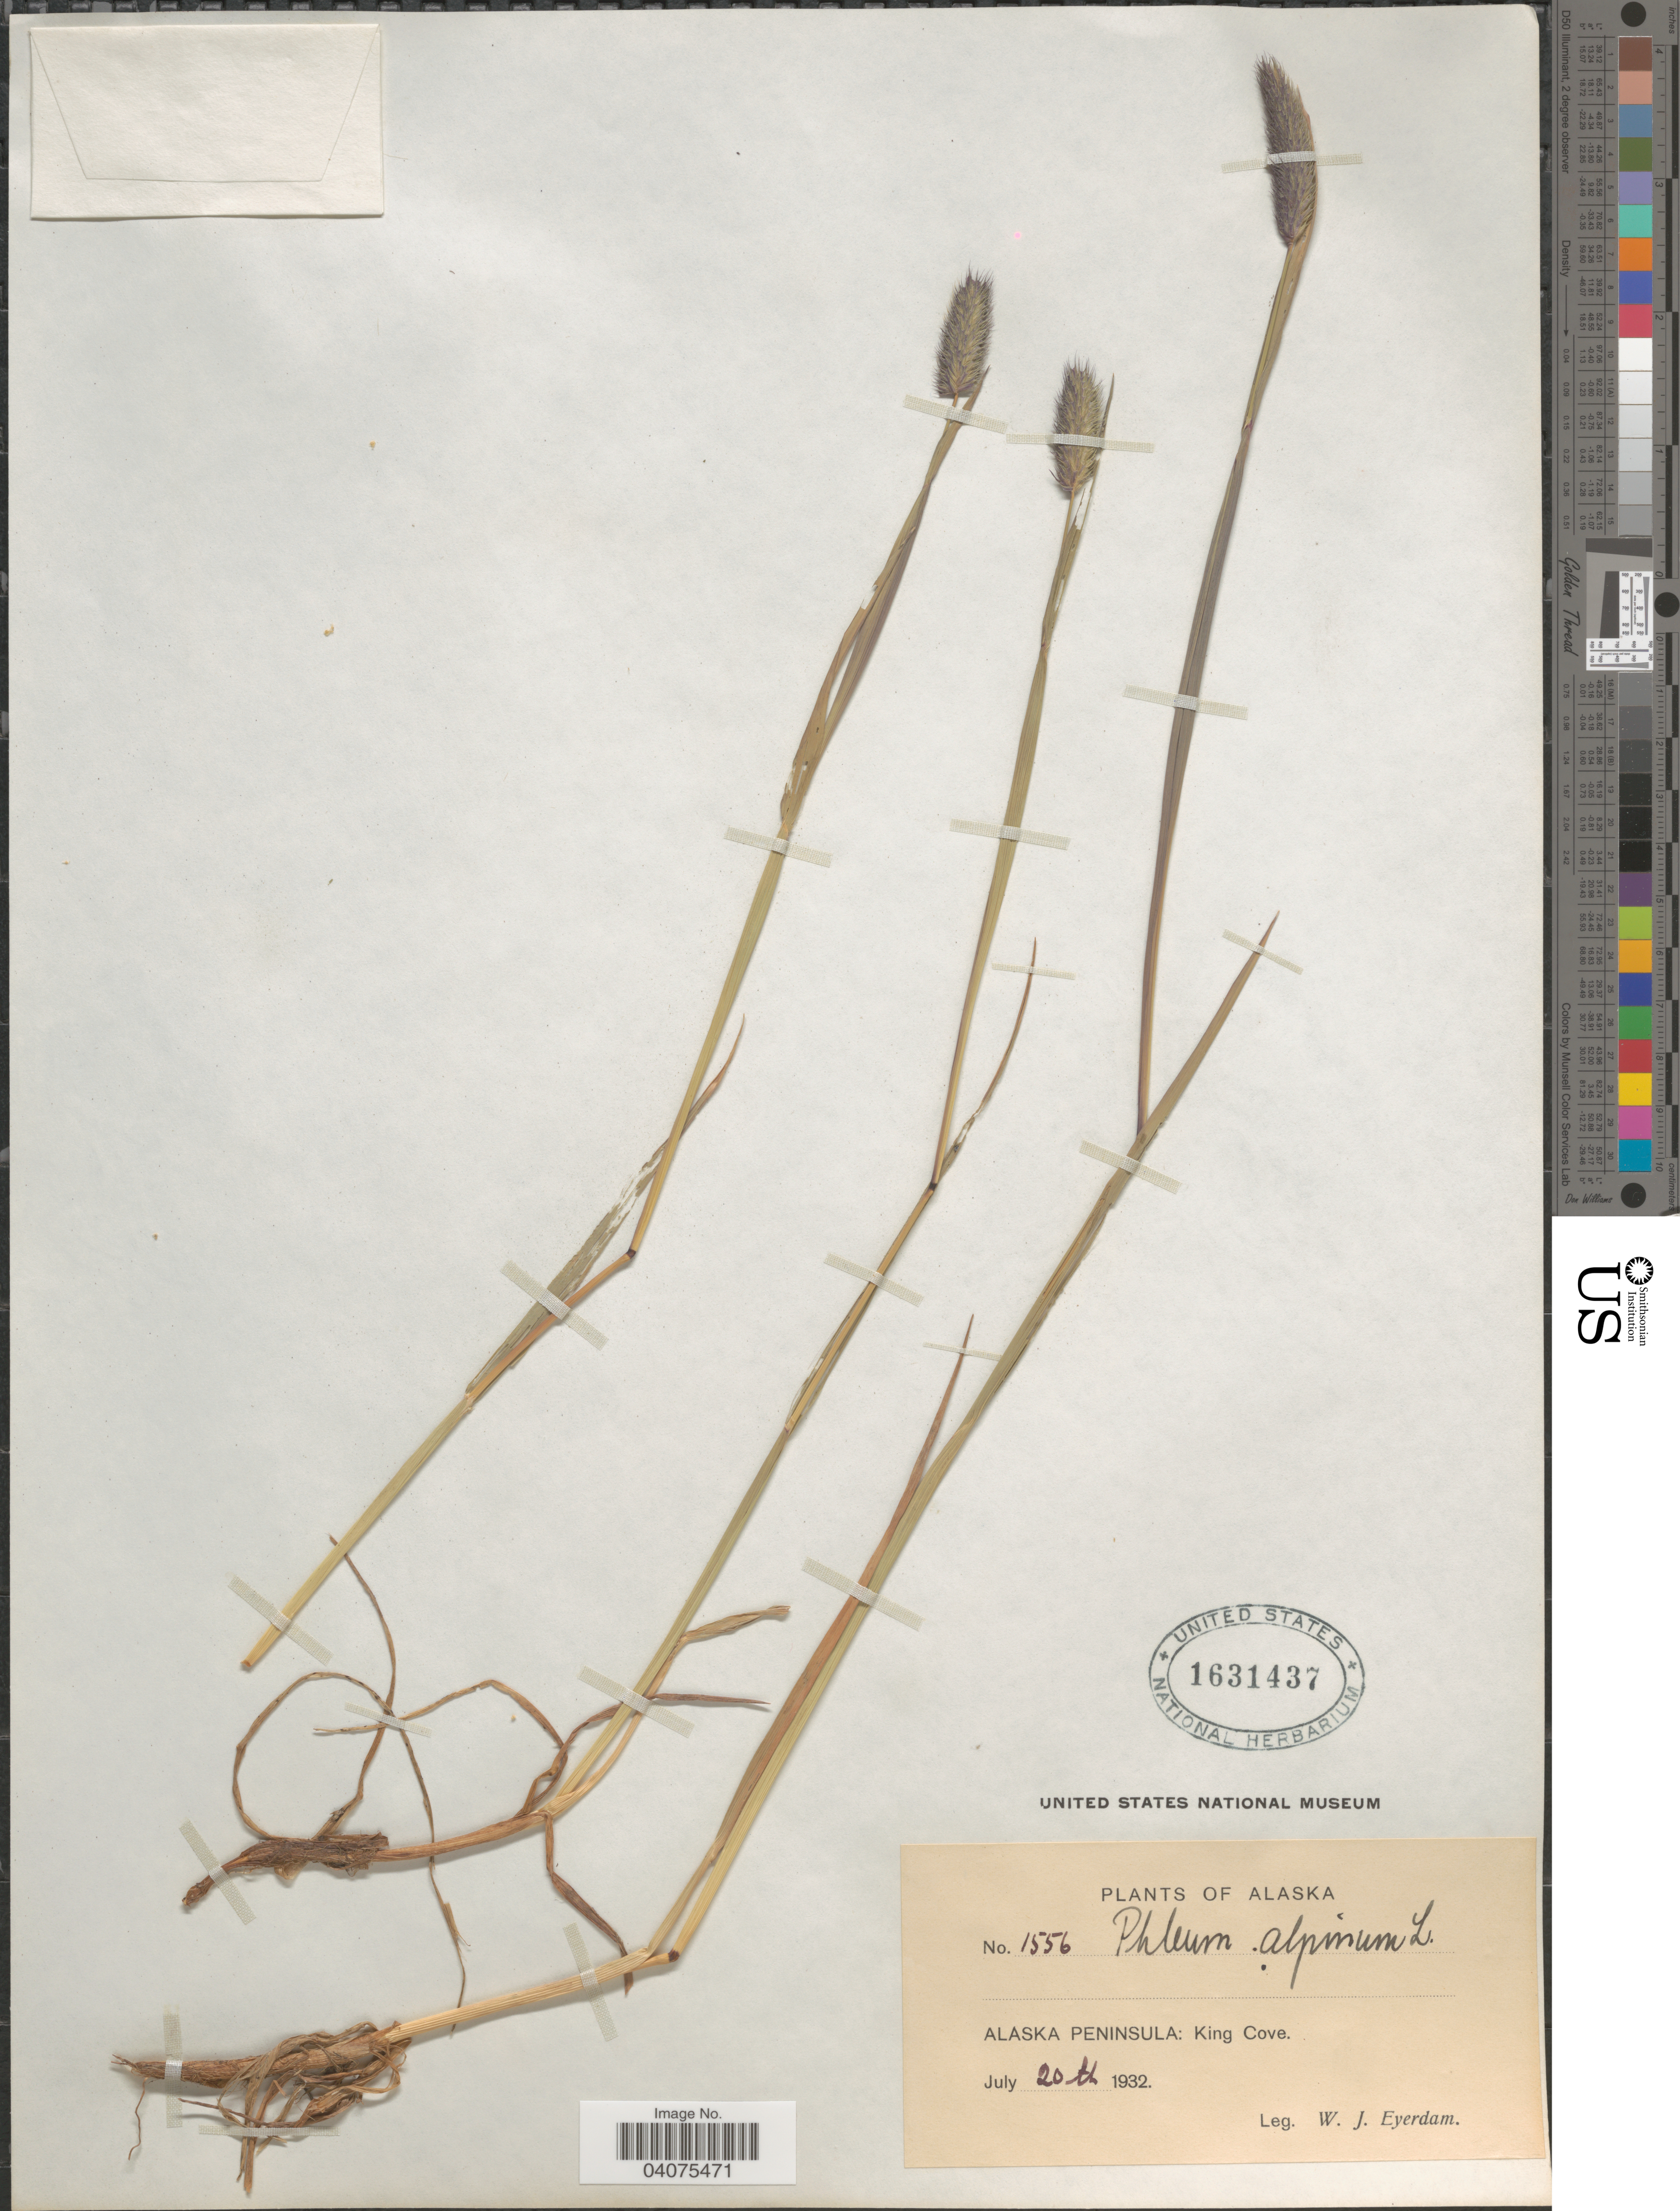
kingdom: Plantae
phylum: Tracheophyta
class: Liliopsida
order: Poales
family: Poaceae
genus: Phleum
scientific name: Phleum alpinum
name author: L.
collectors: W. J. Eyerdam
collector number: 1556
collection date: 1932-01-20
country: United States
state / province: Alaska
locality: Alaska Peninsula: King Cove.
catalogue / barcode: US 1631437